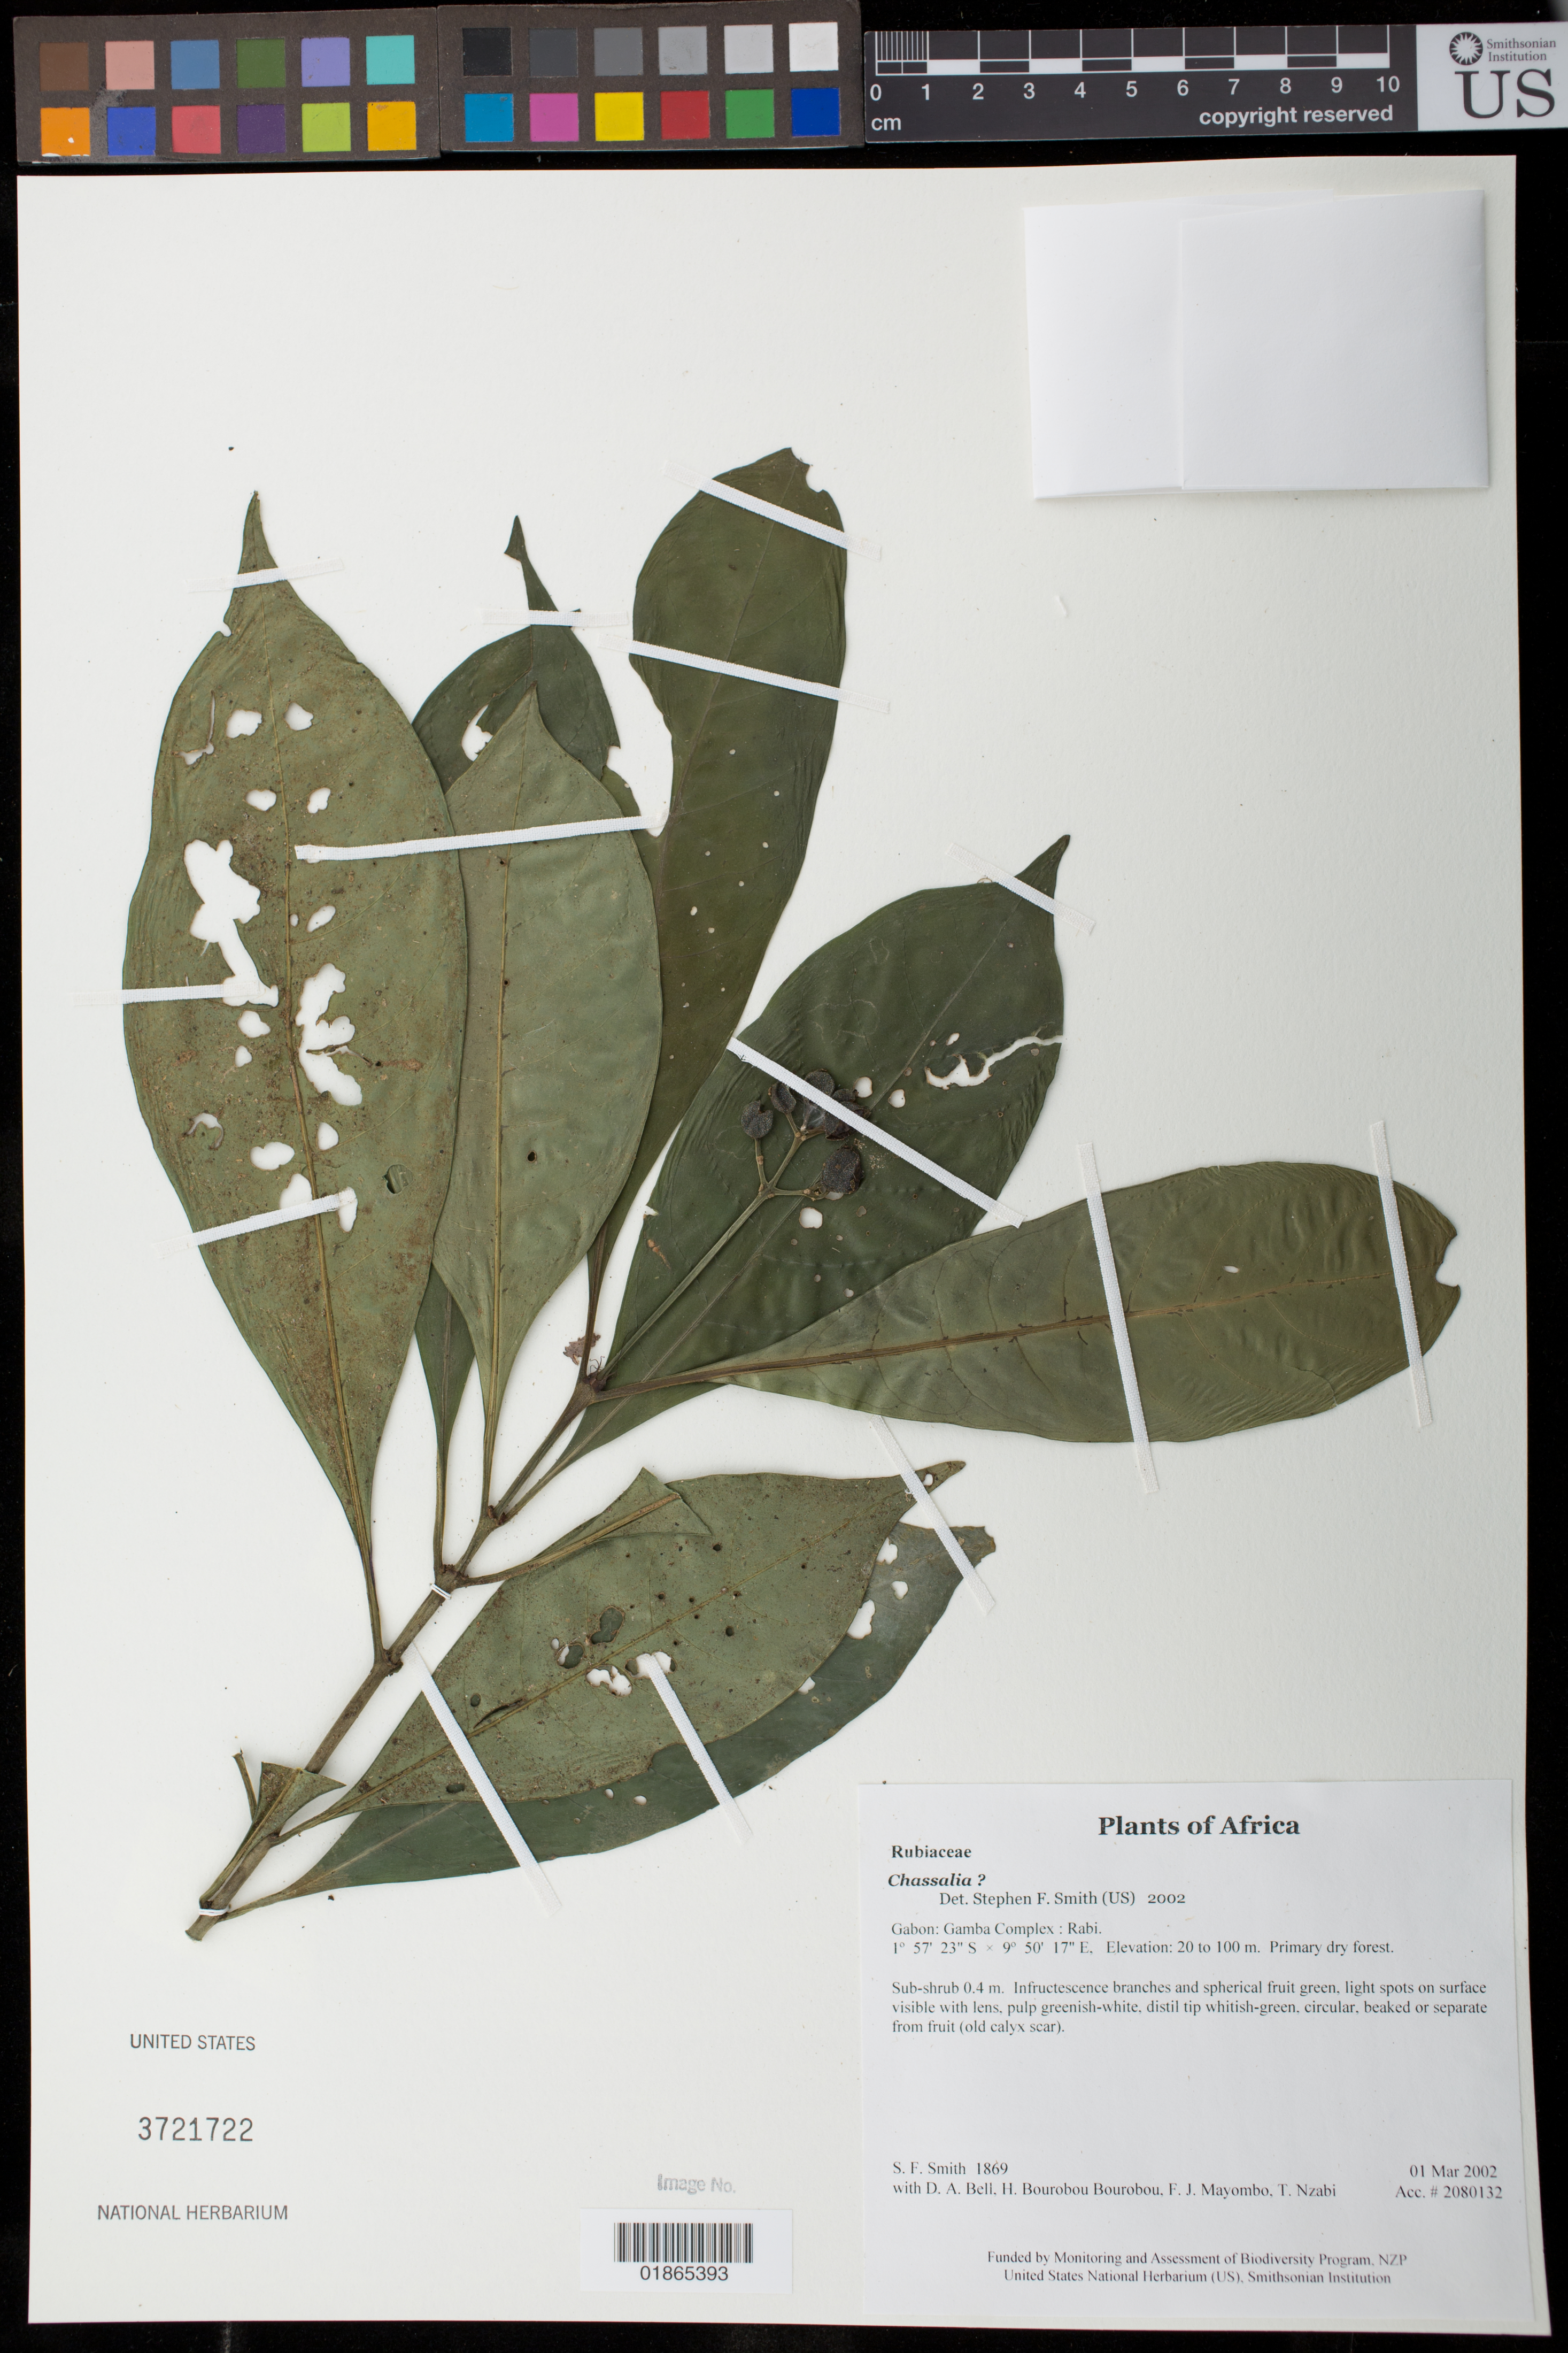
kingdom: Plantae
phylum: Tracheophyta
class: Magnoliopsida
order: Gentianales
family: Rubiaceae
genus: Chassalia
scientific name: Chassalia sp.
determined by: Smith, Stephen F., (US), NMNH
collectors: S.F. Smith, D. A. Bell, H. Bourobou Bourobou & F. J. Mayombo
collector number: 1869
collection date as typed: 01 Mar 2002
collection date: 2002-03-01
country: Gabon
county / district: Gamba Complex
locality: Rabi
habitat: Primary dry forest.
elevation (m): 20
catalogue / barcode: US 3721722